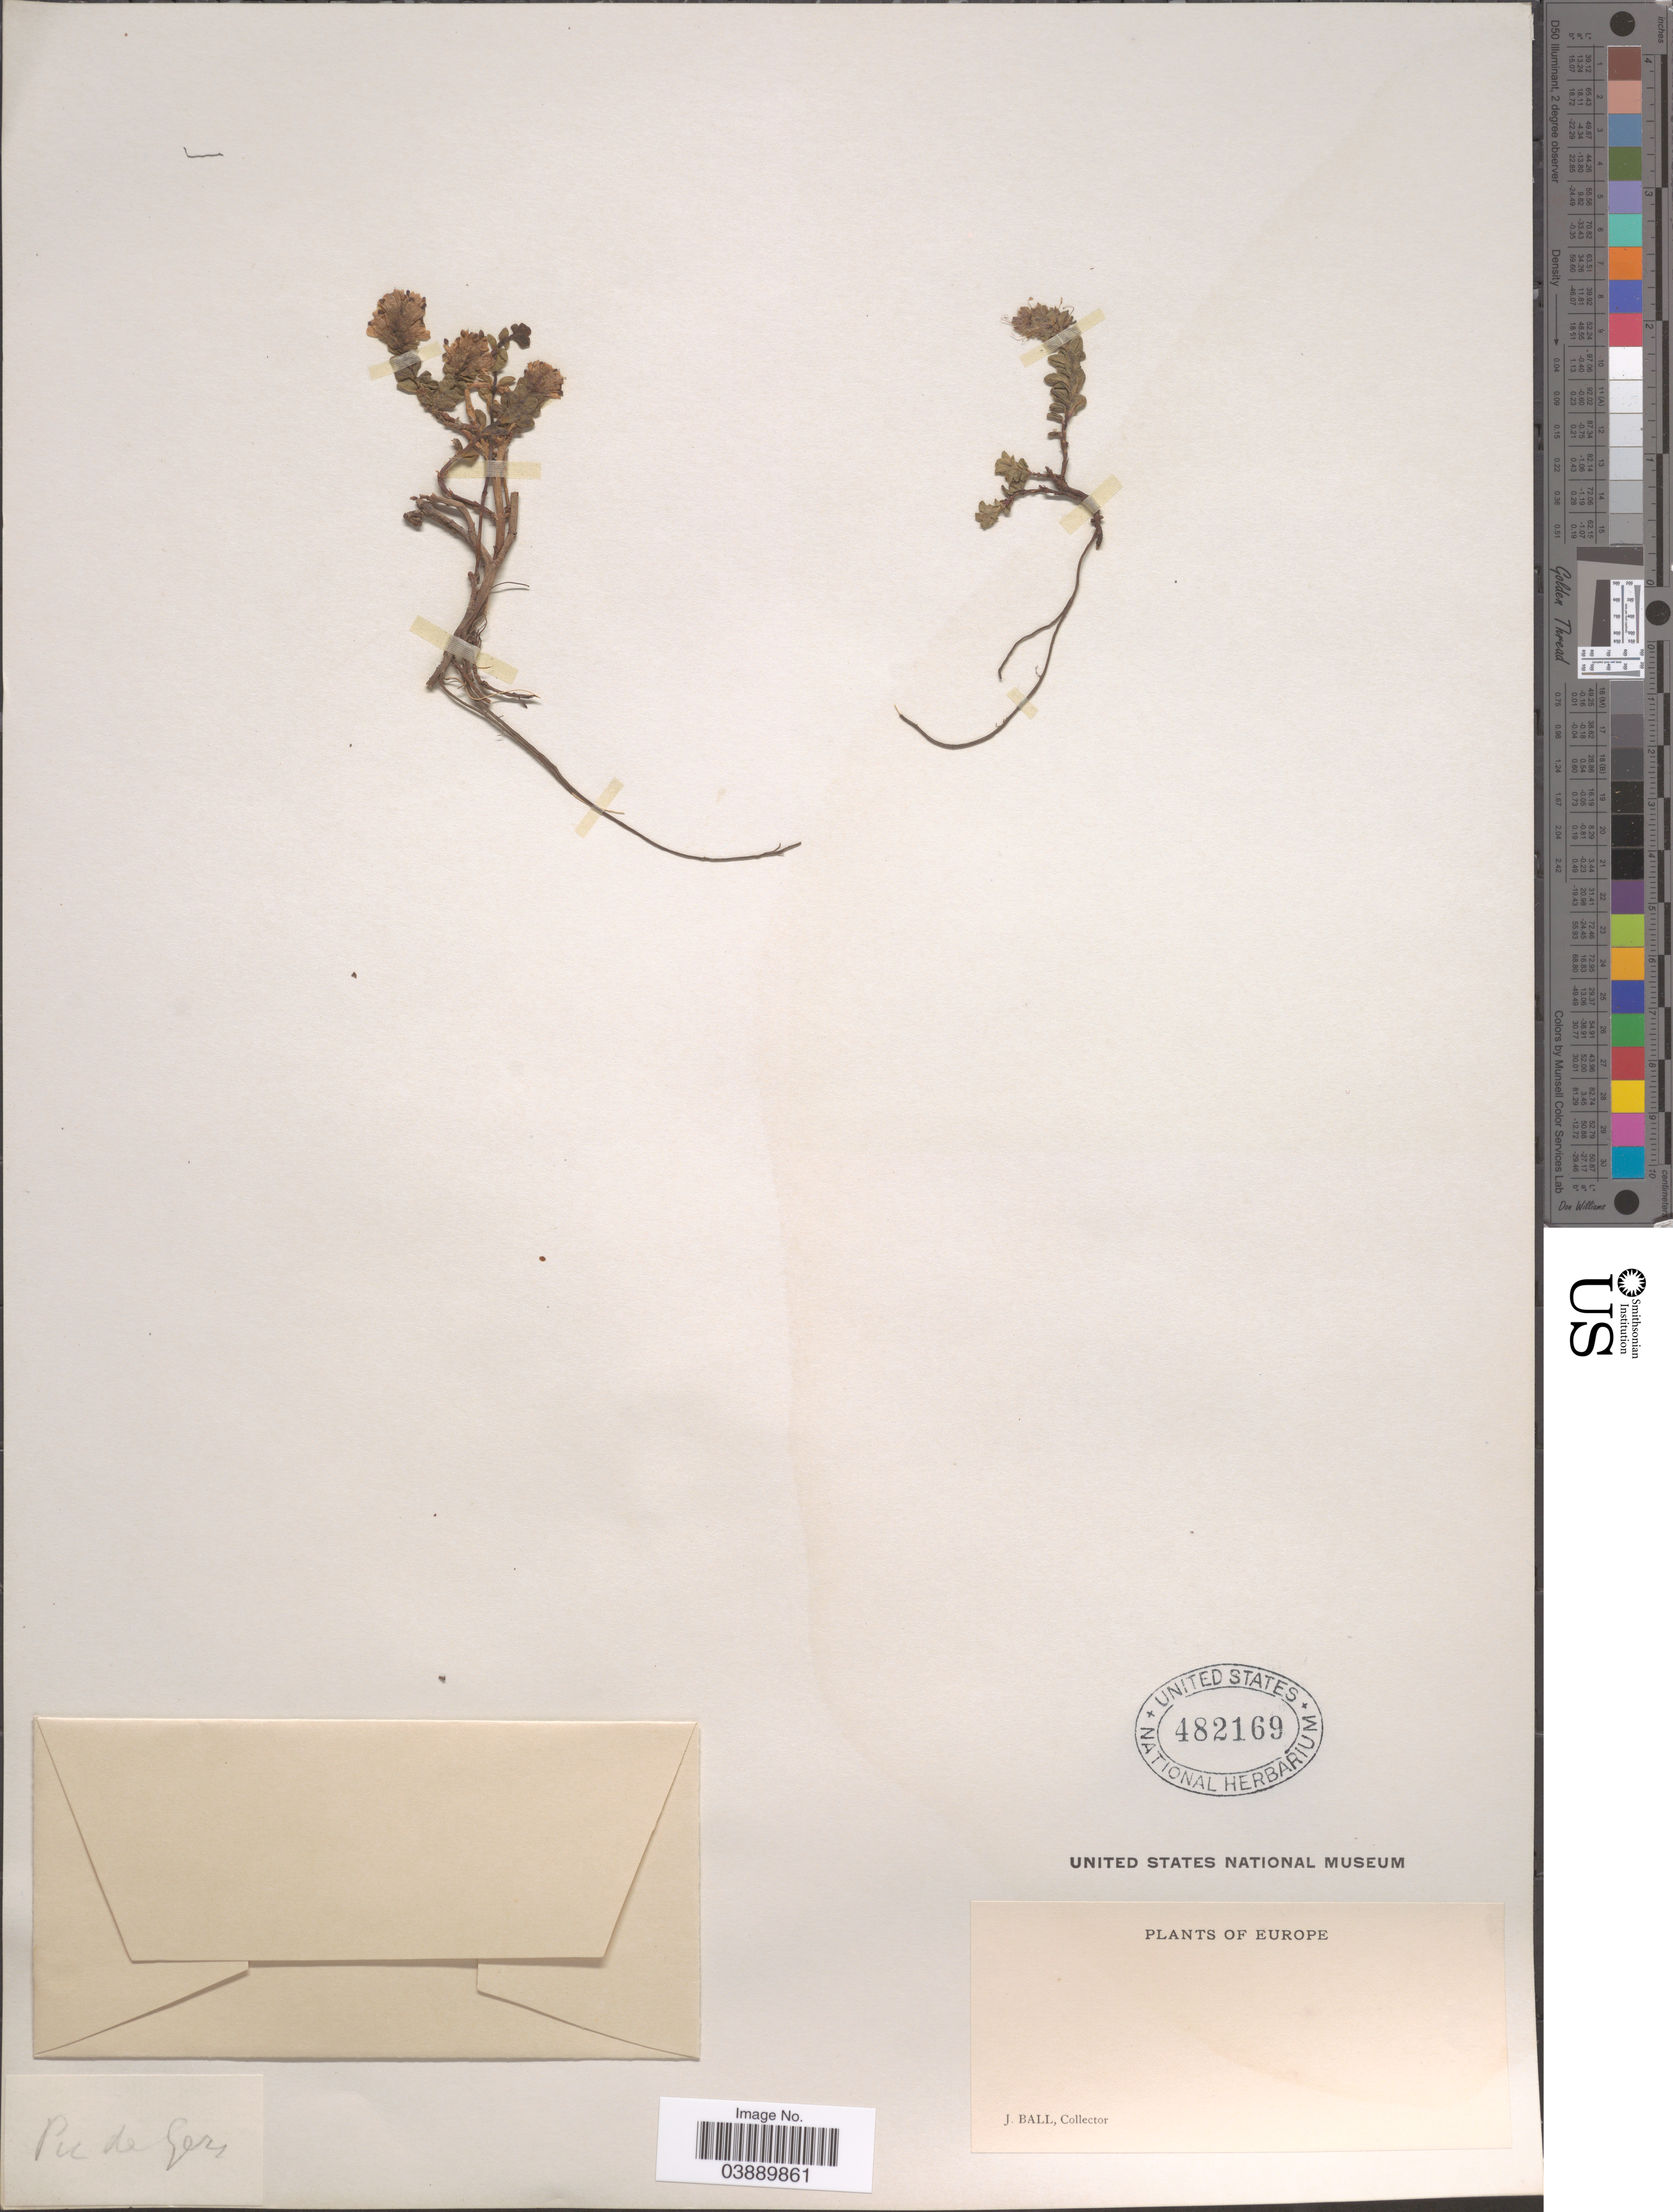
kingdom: Plantae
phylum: Tracheophyta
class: Magnoliopsida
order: Lamiales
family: Plantaginaceae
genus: Veronica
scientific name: Veronica nummularia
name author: Gouan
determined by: Albach, Dirk C.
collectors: J. Ball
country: France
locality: Pic de Ger.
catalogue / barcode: US 482169